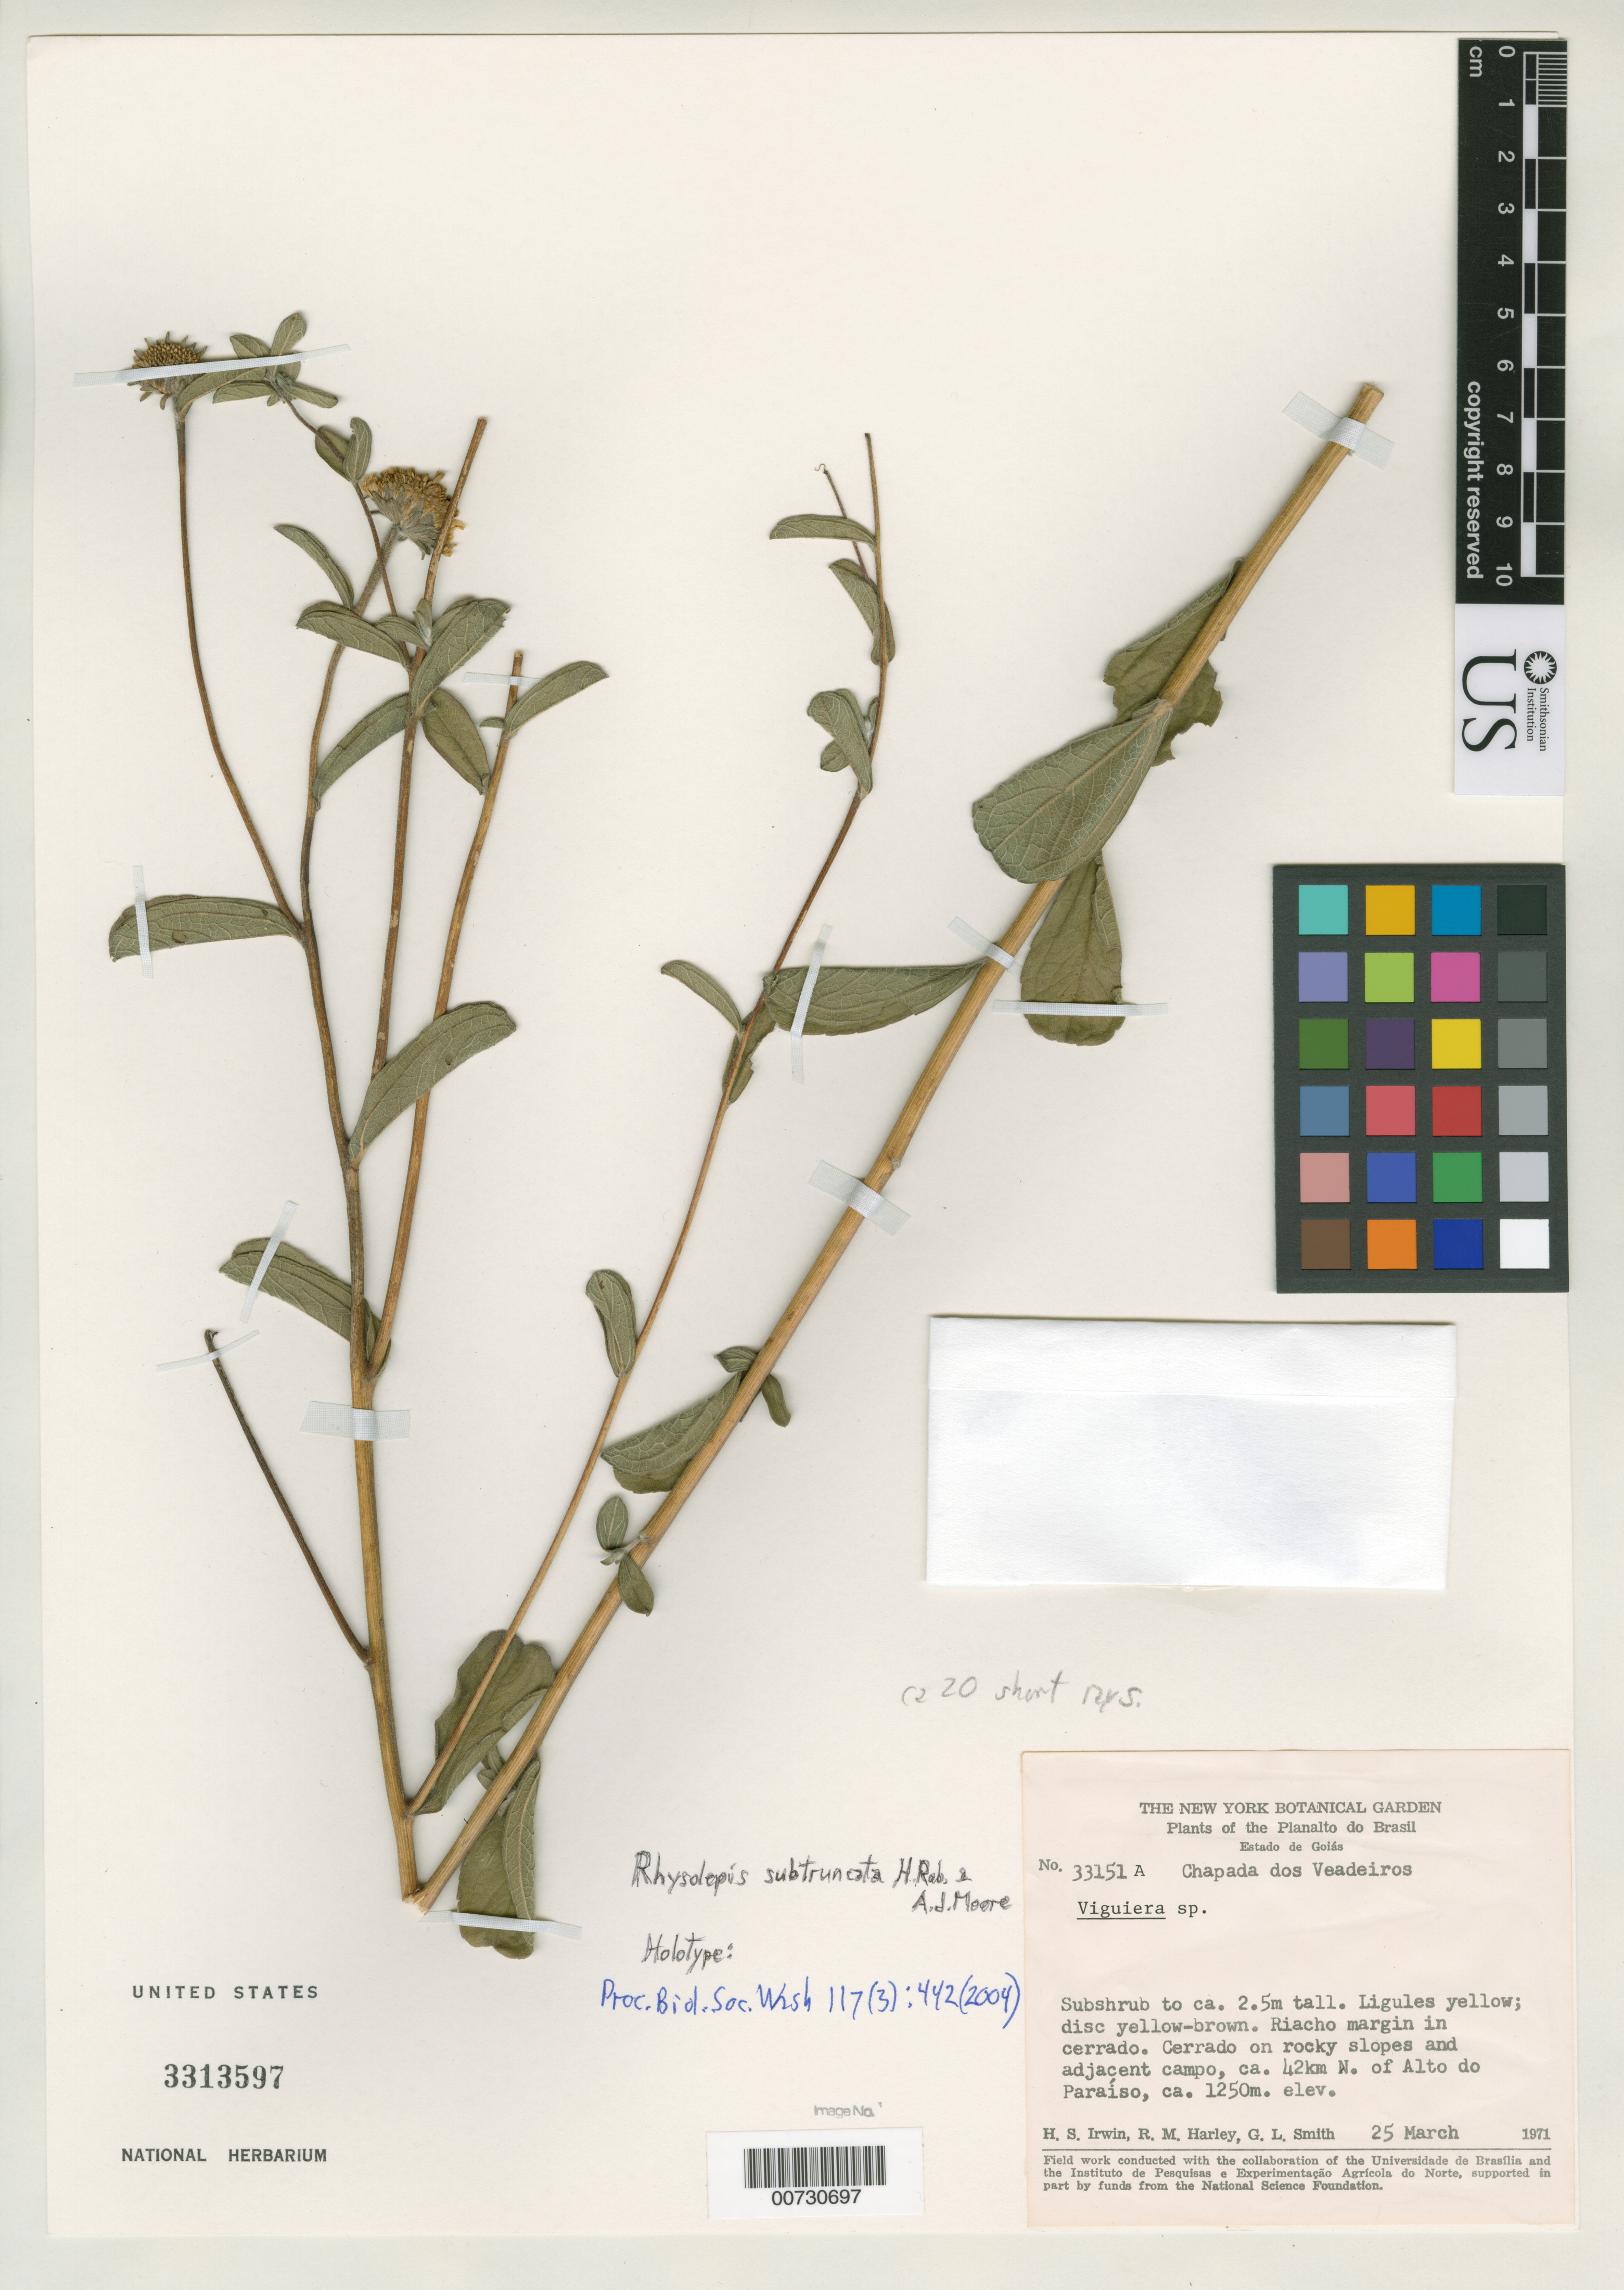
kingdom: Plantae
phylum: Tracheophyta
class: Magnoliopsida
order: Asterales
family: Asteraceae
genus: Rhysolepis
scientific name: Rhysolepis subtruncata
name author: H. Rob. & A.J. Moore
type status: Holotype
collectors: H. Irwin, R. M. Harley & G. L. Smith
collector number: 33151A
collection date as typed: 25 Mar 1971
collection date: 1971-03-25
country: Brazil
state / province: Goiás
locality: Chapada dos veadeiros. Ca. 42 km N. of Alto do Paraíso.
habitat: Riacho margin in cerrado. Cerrado on rocky slopes and adjacent campo.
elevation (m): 1250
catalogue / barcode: US 3313597